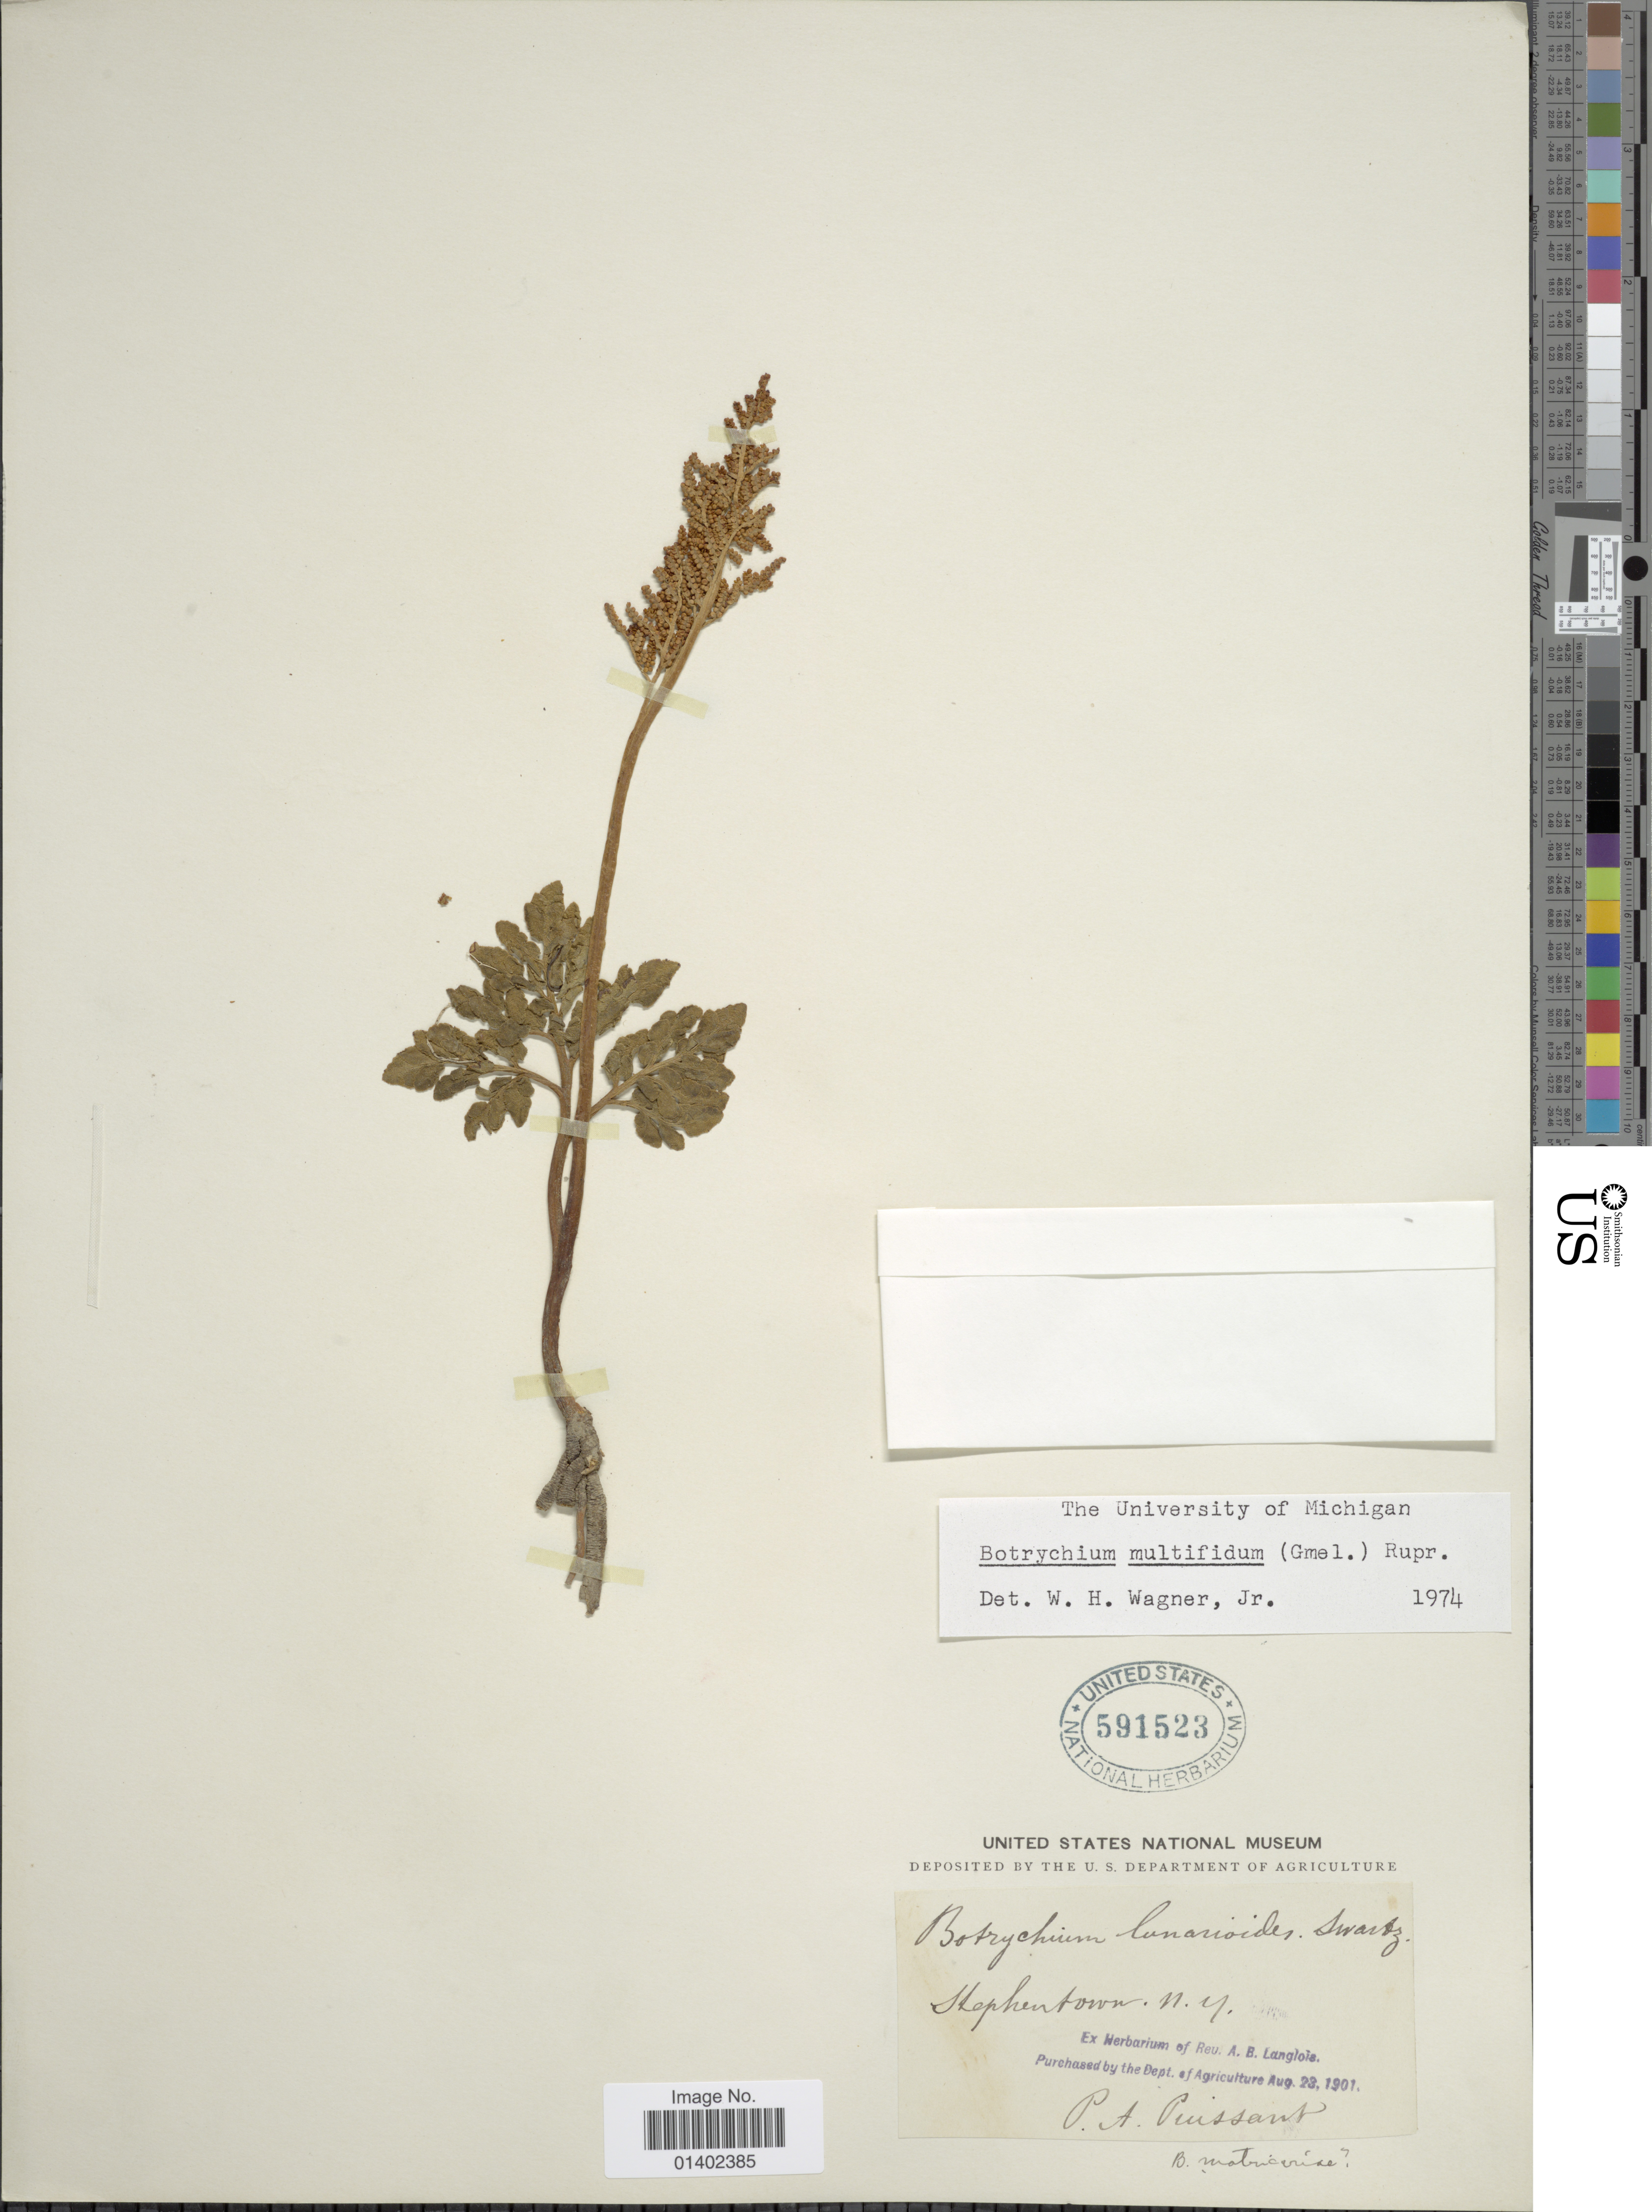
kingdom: Plantae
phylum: Tracheophyta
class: Polypodiopsida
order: Ophioglossales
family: Ophioglossaceae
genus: Botrychium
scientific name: Botrychium multifidum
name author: (J.F. Gmel.) Rupr.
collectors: P. Puissant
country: United States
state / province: New York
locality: Stephentown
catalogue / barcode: US 591523